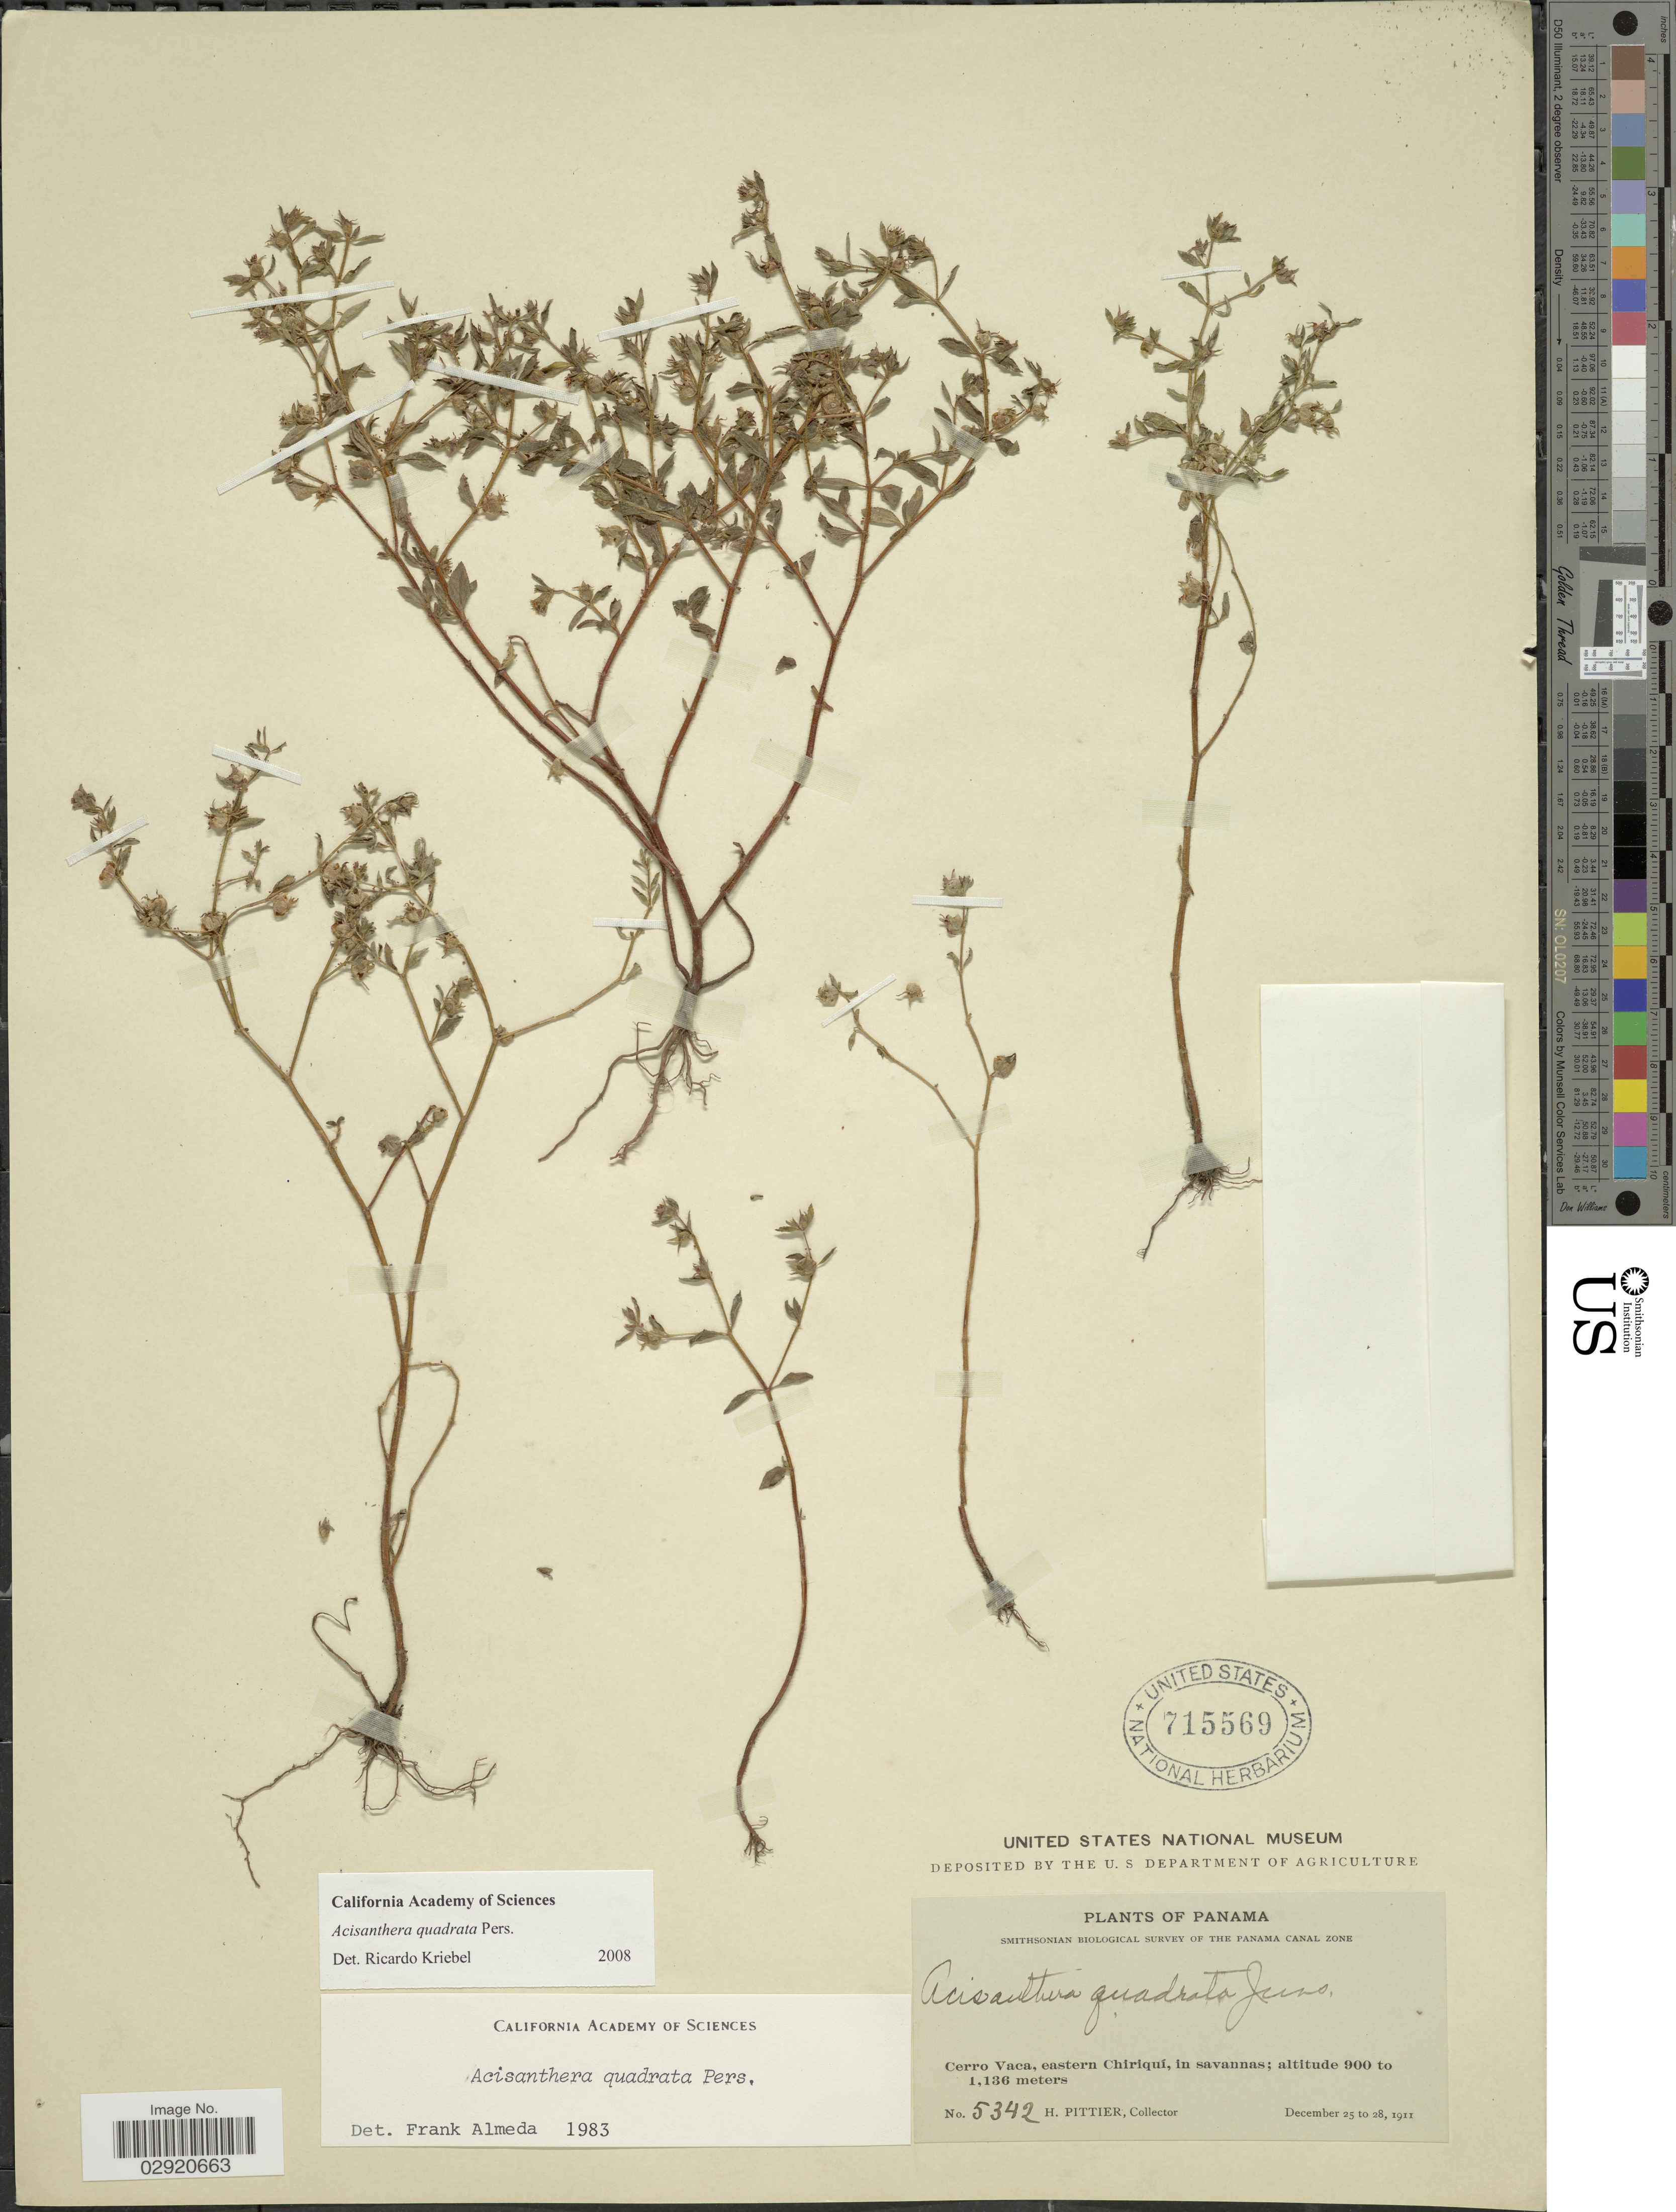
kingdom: Plantae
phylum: Tracheophyta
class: Magnoliopsida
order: Myrtales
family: Melastomataceae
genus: Acisanthera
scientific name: Acisanthera erecta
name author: Gleason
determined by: Nunes da Silva, Diego, (RB), Jardim Botanico do Rio de Janeiro - Herbario (BRAZIL)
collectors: H. F. Pittier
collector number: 5342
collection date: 1911-12-25/1911-12-28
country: Panama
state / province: Chiriqui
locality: Cerro Vaca, eastern Chiriquí.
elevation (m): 900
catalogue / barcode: US 715569